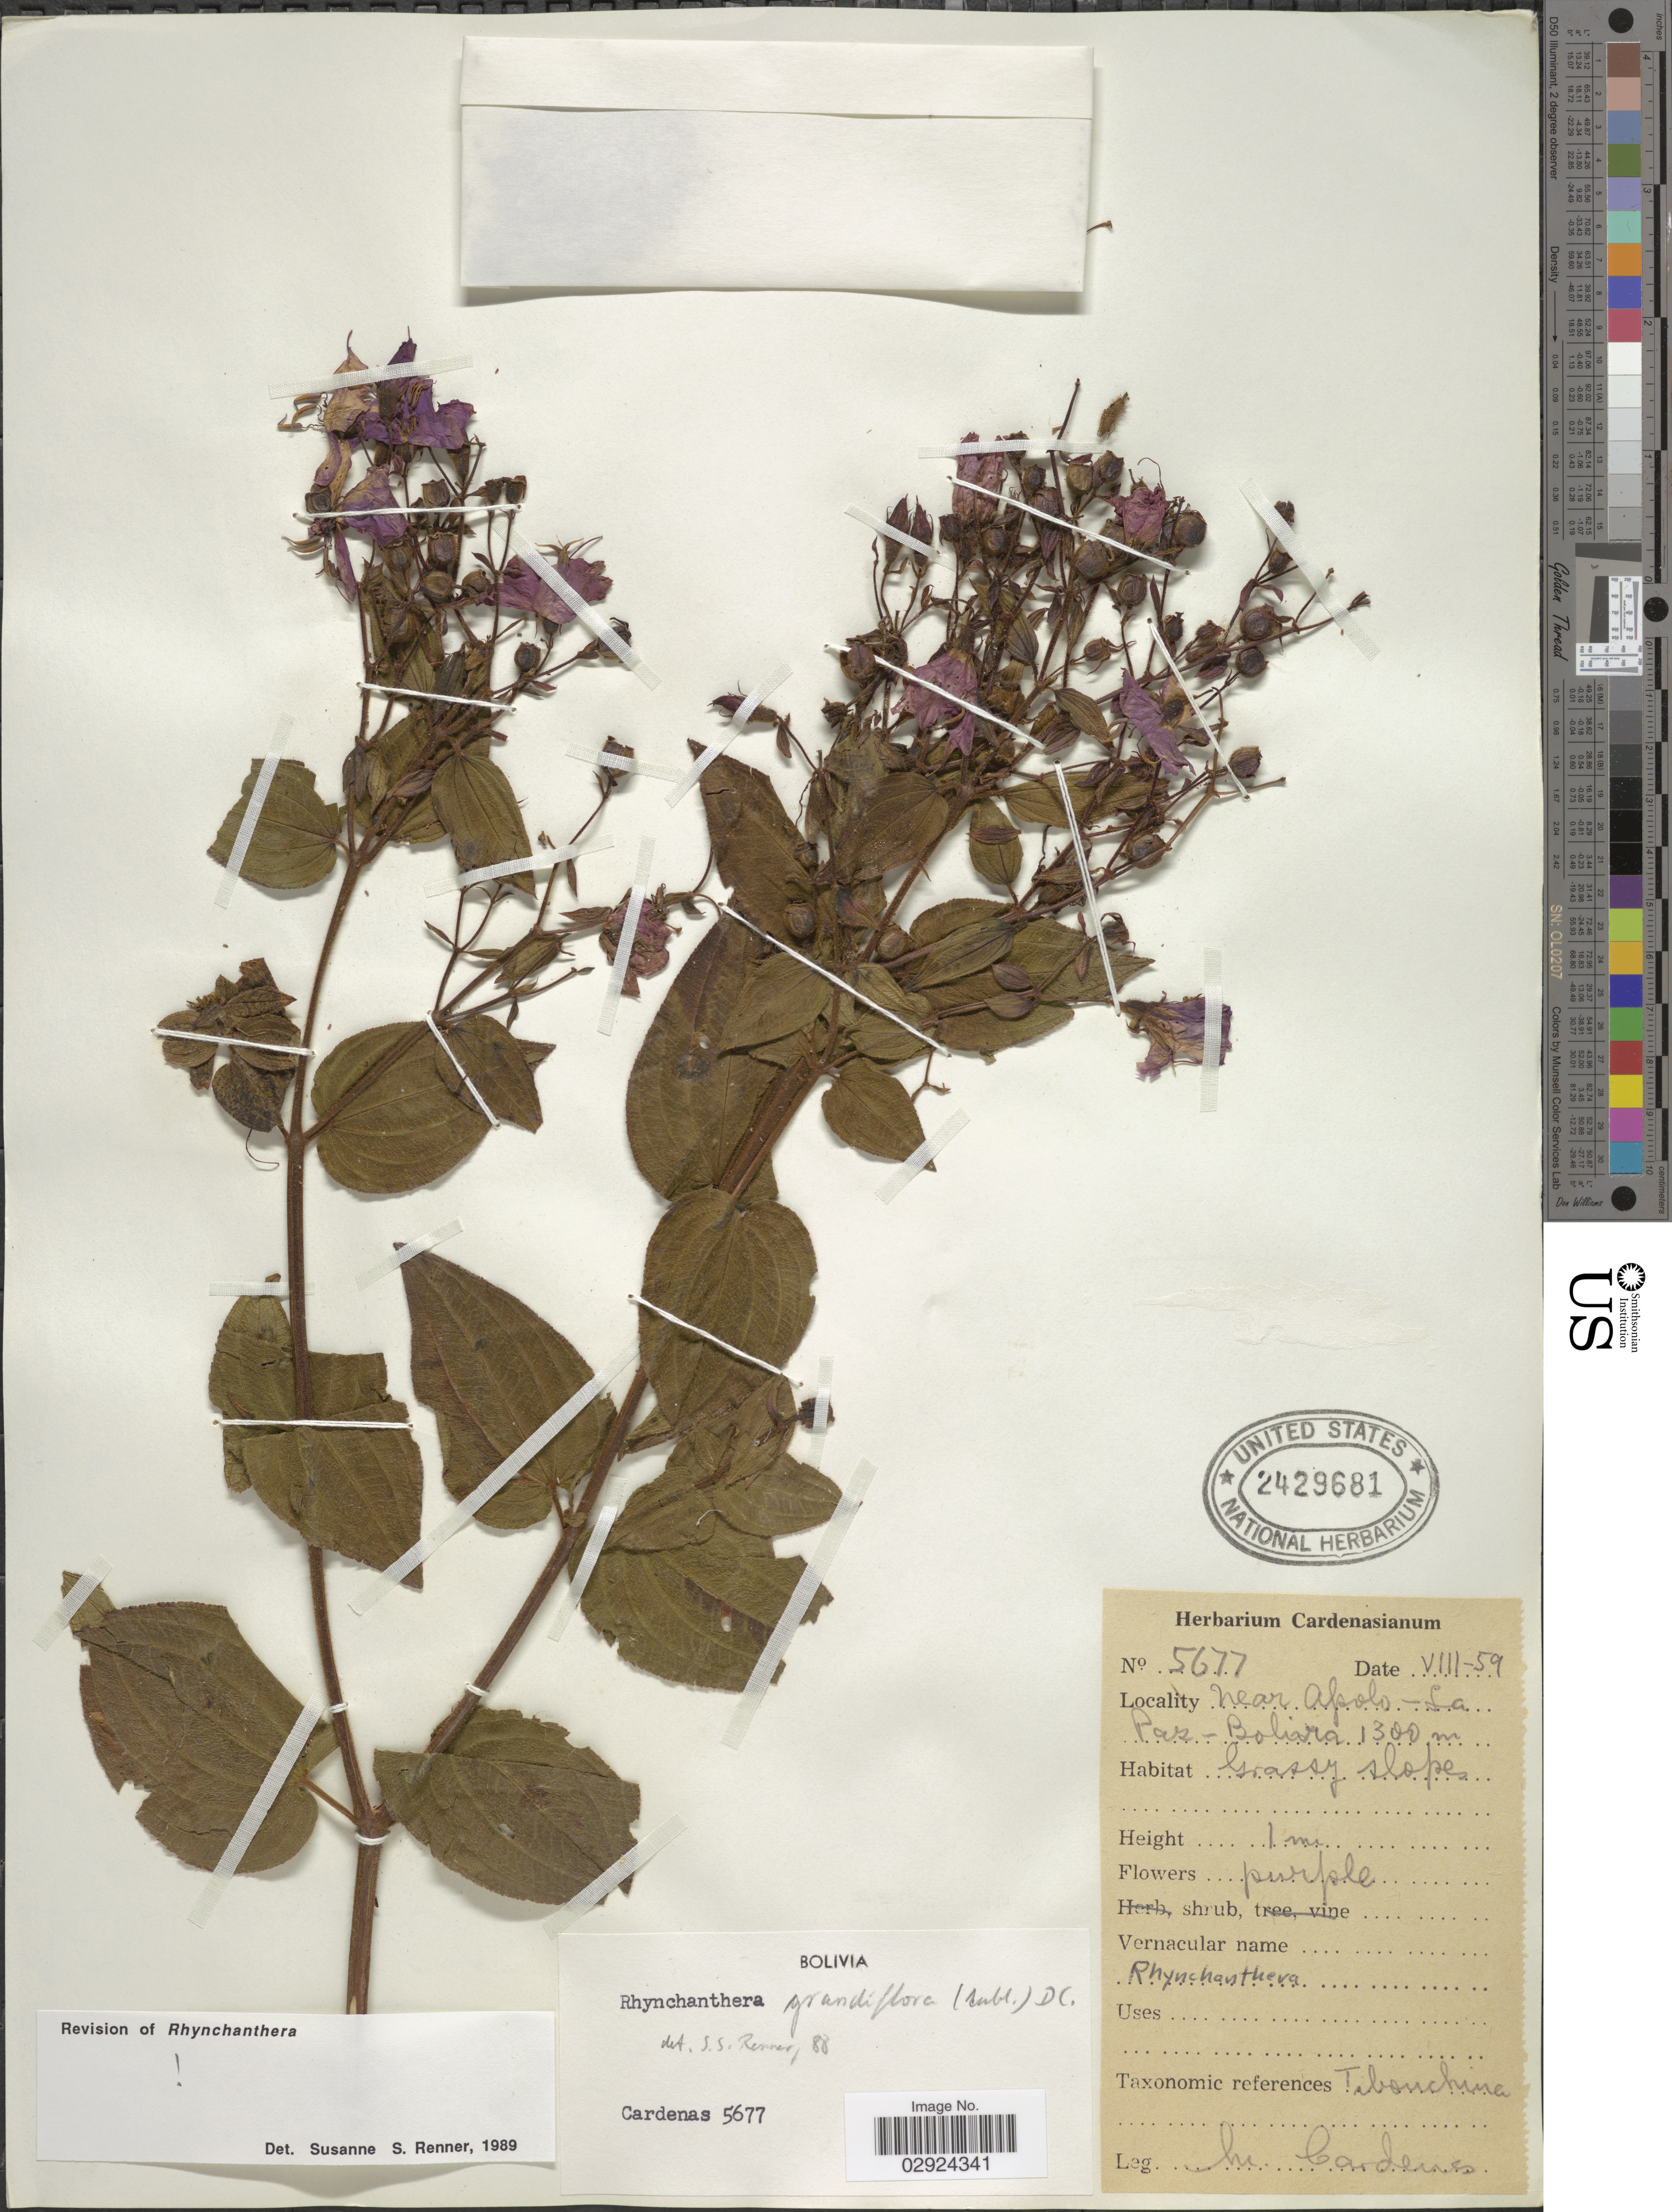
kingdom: Plantae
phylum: Tracheophyta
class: Magnoliopsida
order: Myrtales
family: Melastomataceae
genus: Rhynchanthera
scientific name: Rhynchanthera grandiflora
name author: (Aubl.) DC.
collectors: M. Cárdenas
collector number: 5677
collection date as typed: Transcribed d/m/y: /8/59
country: Bolivia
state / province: La Paz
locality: Near Apolo-La Paz, Bolivia.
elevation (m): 1300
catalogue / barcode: US 2429681